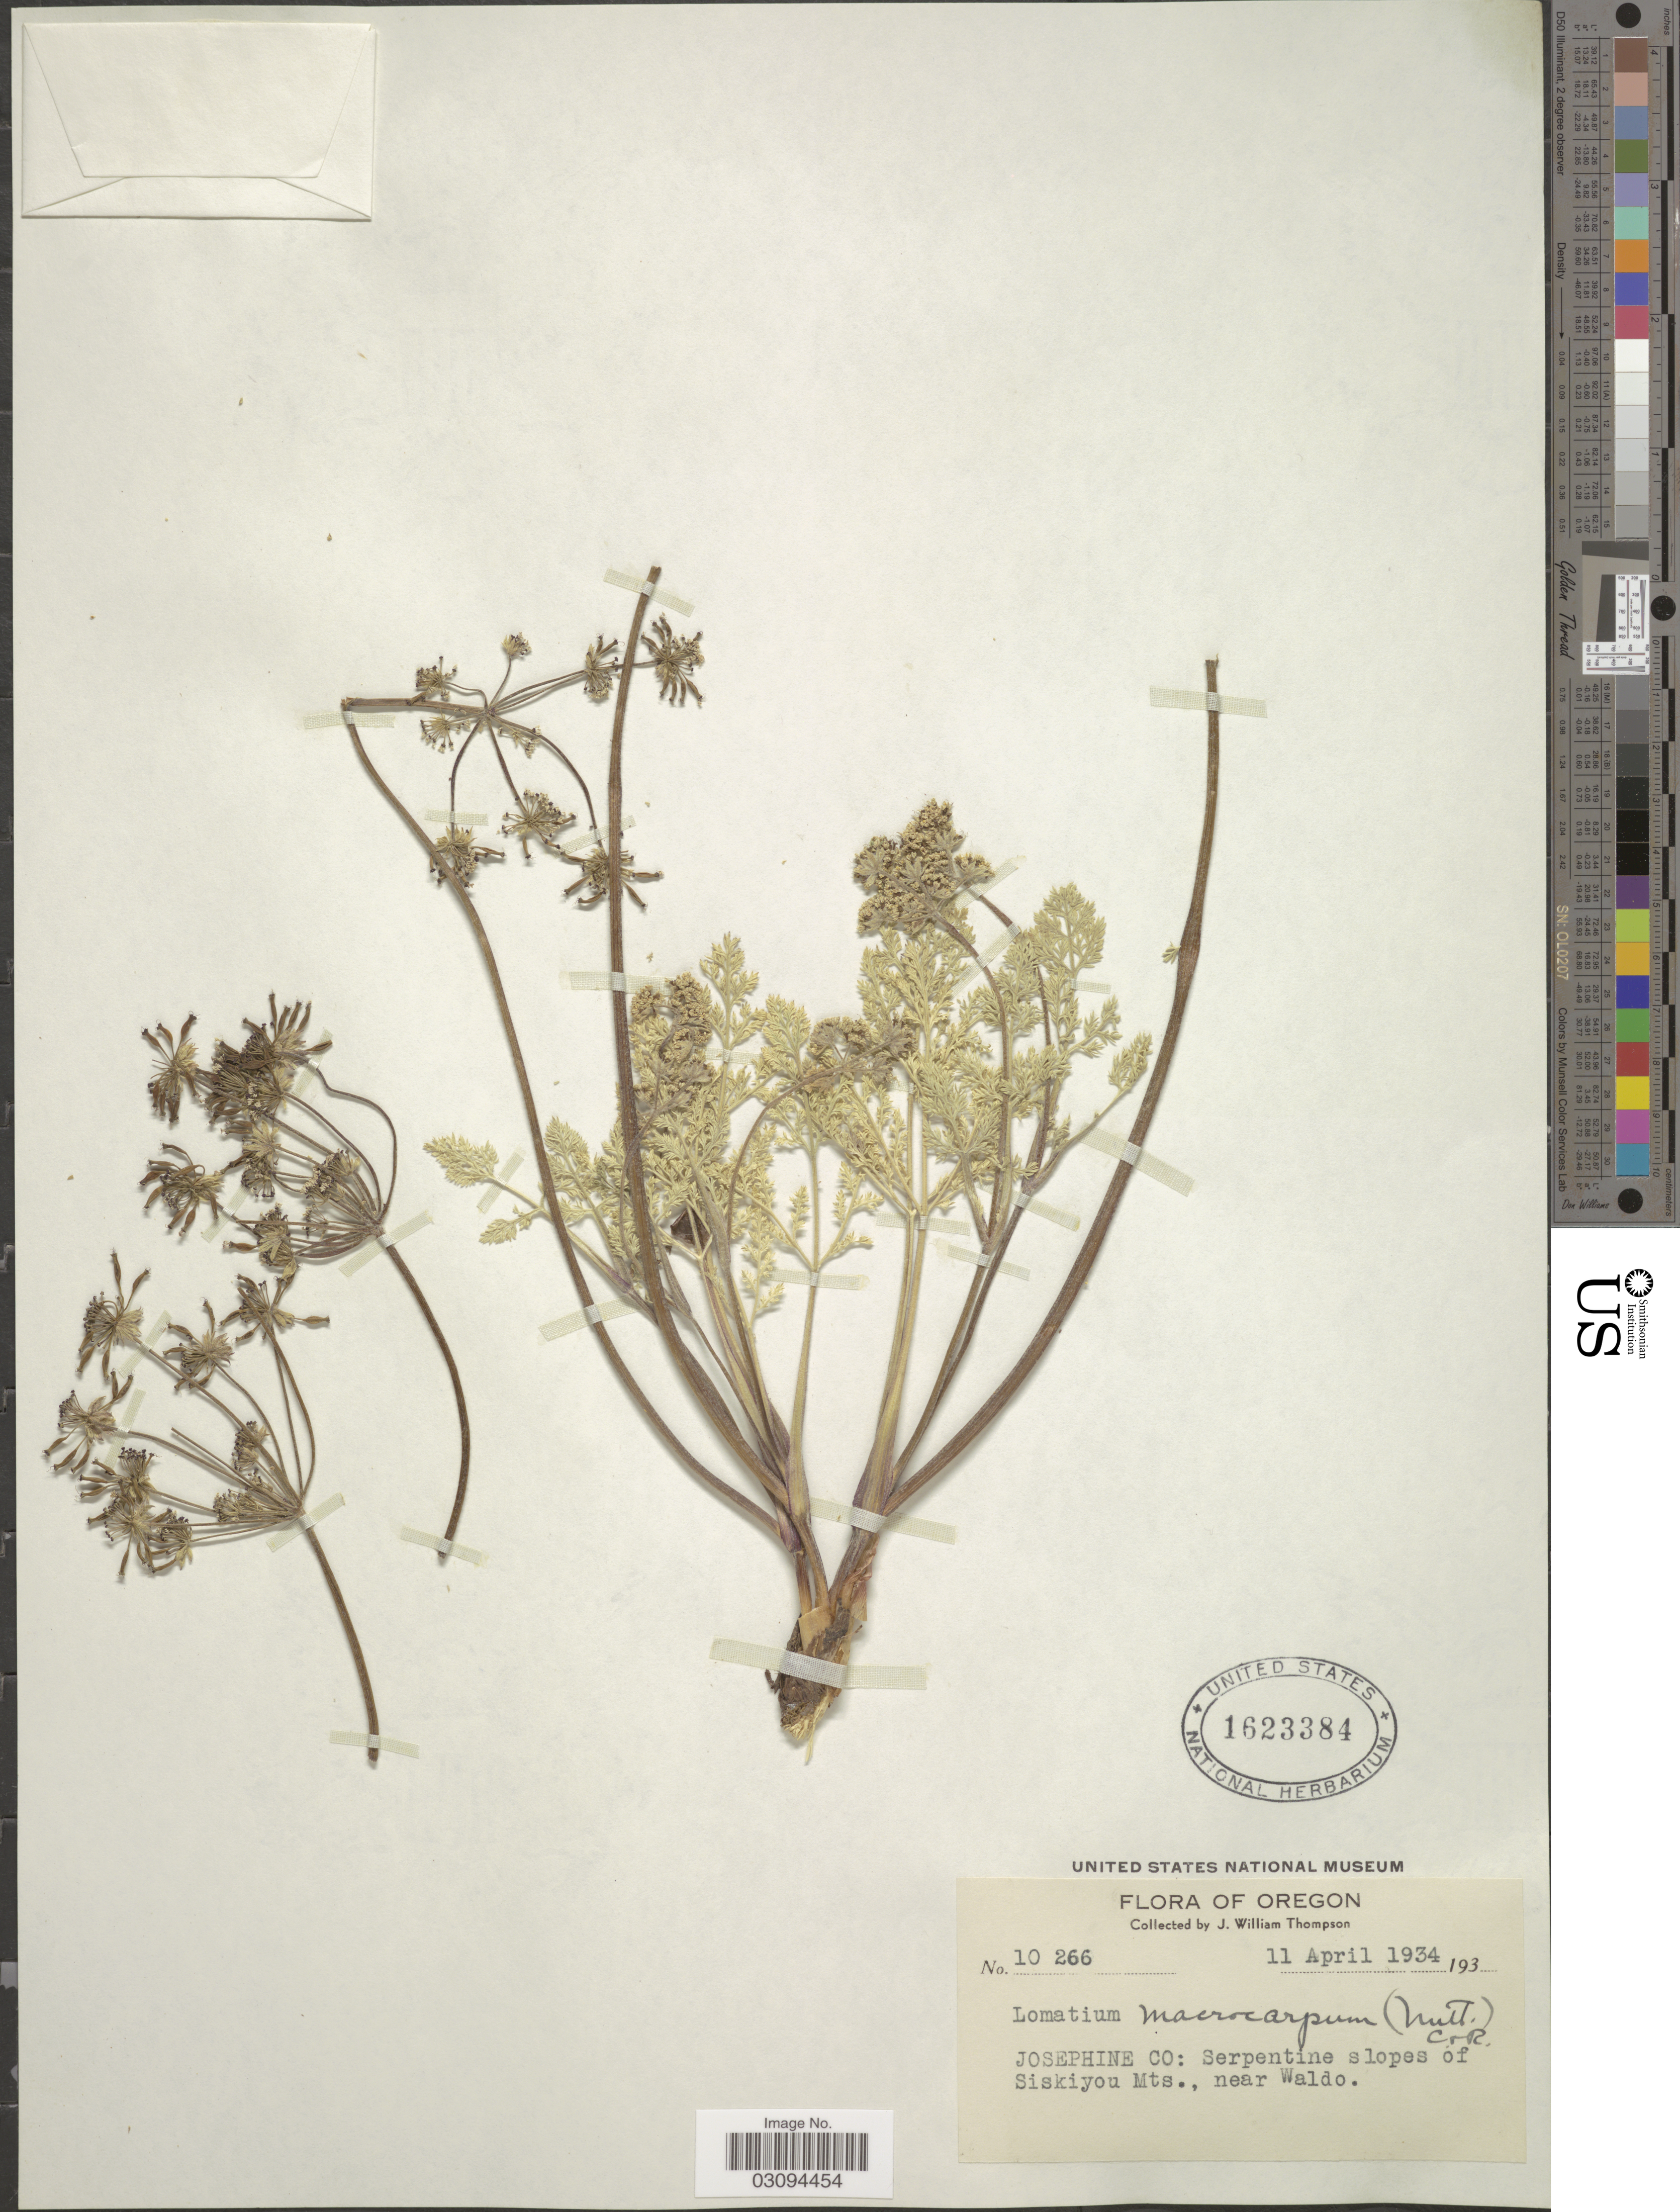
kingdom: Plantae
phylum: Tracheophyta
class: Magnoliopsida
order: Apiales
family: Apiaceae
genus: Lomatium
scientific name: Lomatium macrocarpum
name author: (Hook. et al.) J.M. Coult. & Rose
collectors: J. W. Thompson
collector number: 10266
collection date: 1934-04-11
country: United States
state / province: Oregon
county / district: Josephine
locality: Josephine Co: Serpentine slopes of Siskiyou Mts., near Waldo.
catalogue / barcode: US 1623384